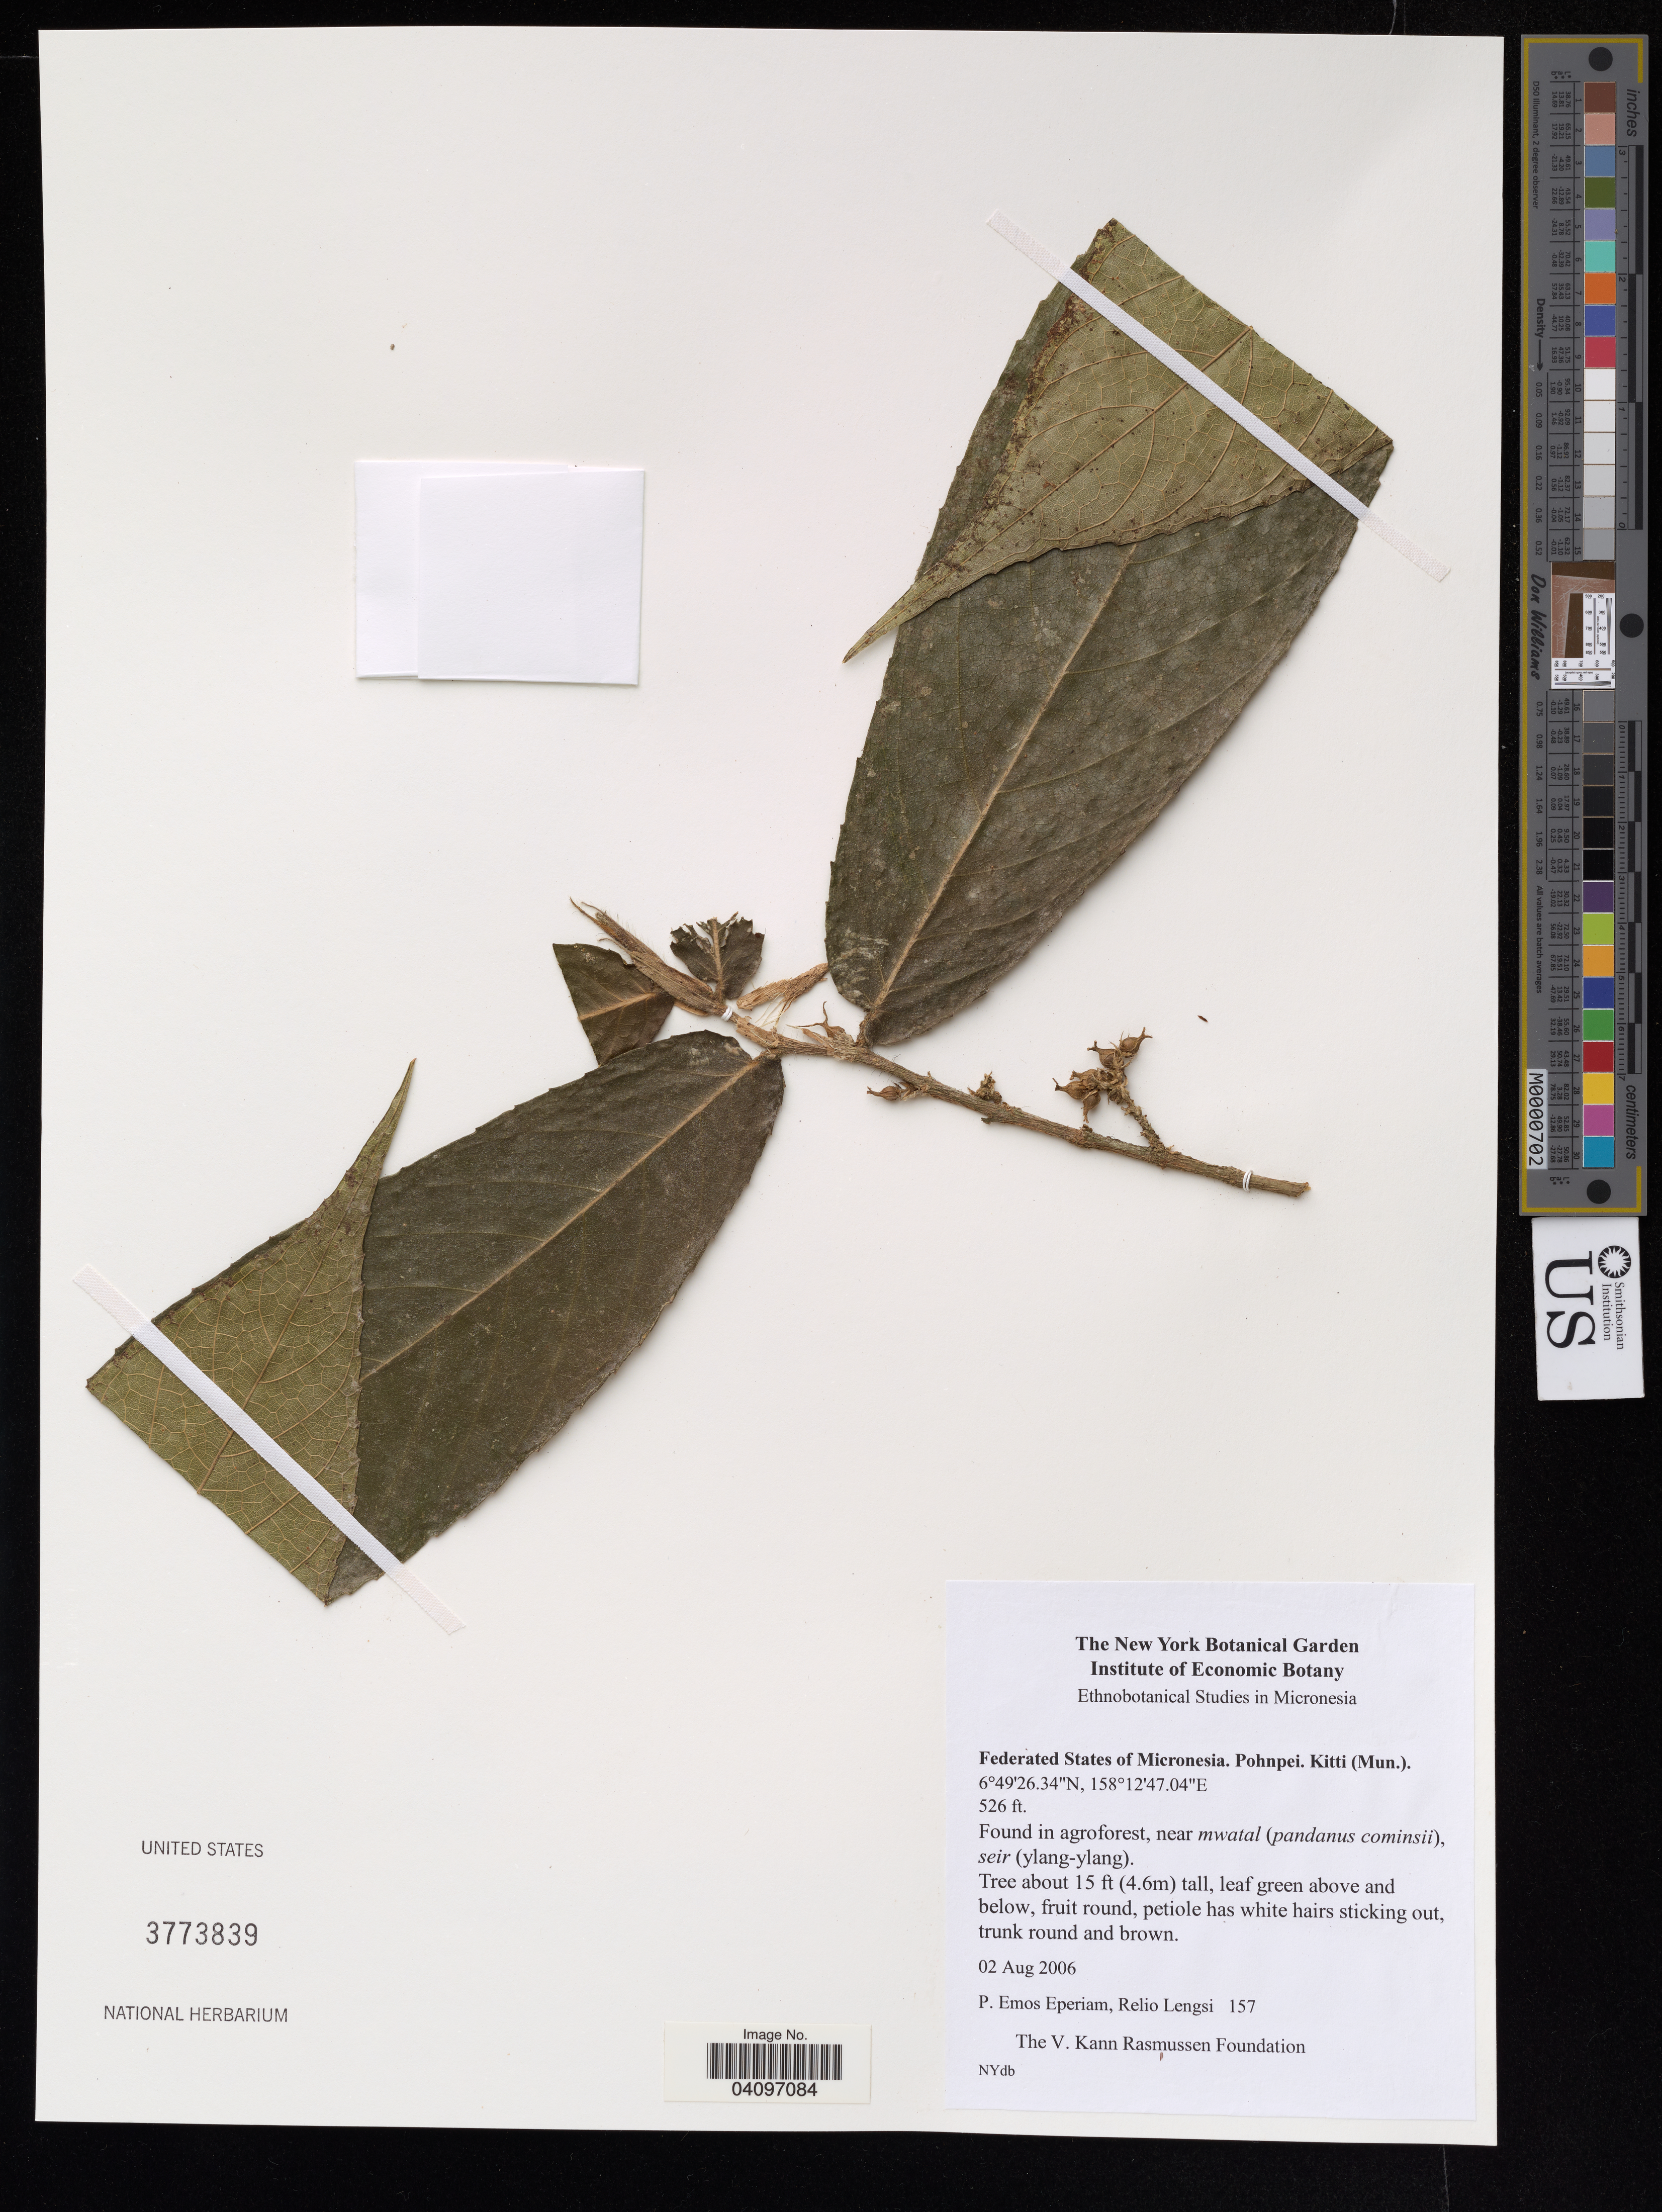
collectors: P. Eperiam & R. Lengsi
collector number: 157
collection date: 2006-08-02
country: Micronesia, Federated States of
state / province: Pohnpei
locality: Federated States of Micronesia. Pohnpei. Kitti (Mun.).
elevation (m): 160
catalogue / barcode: US 3773839